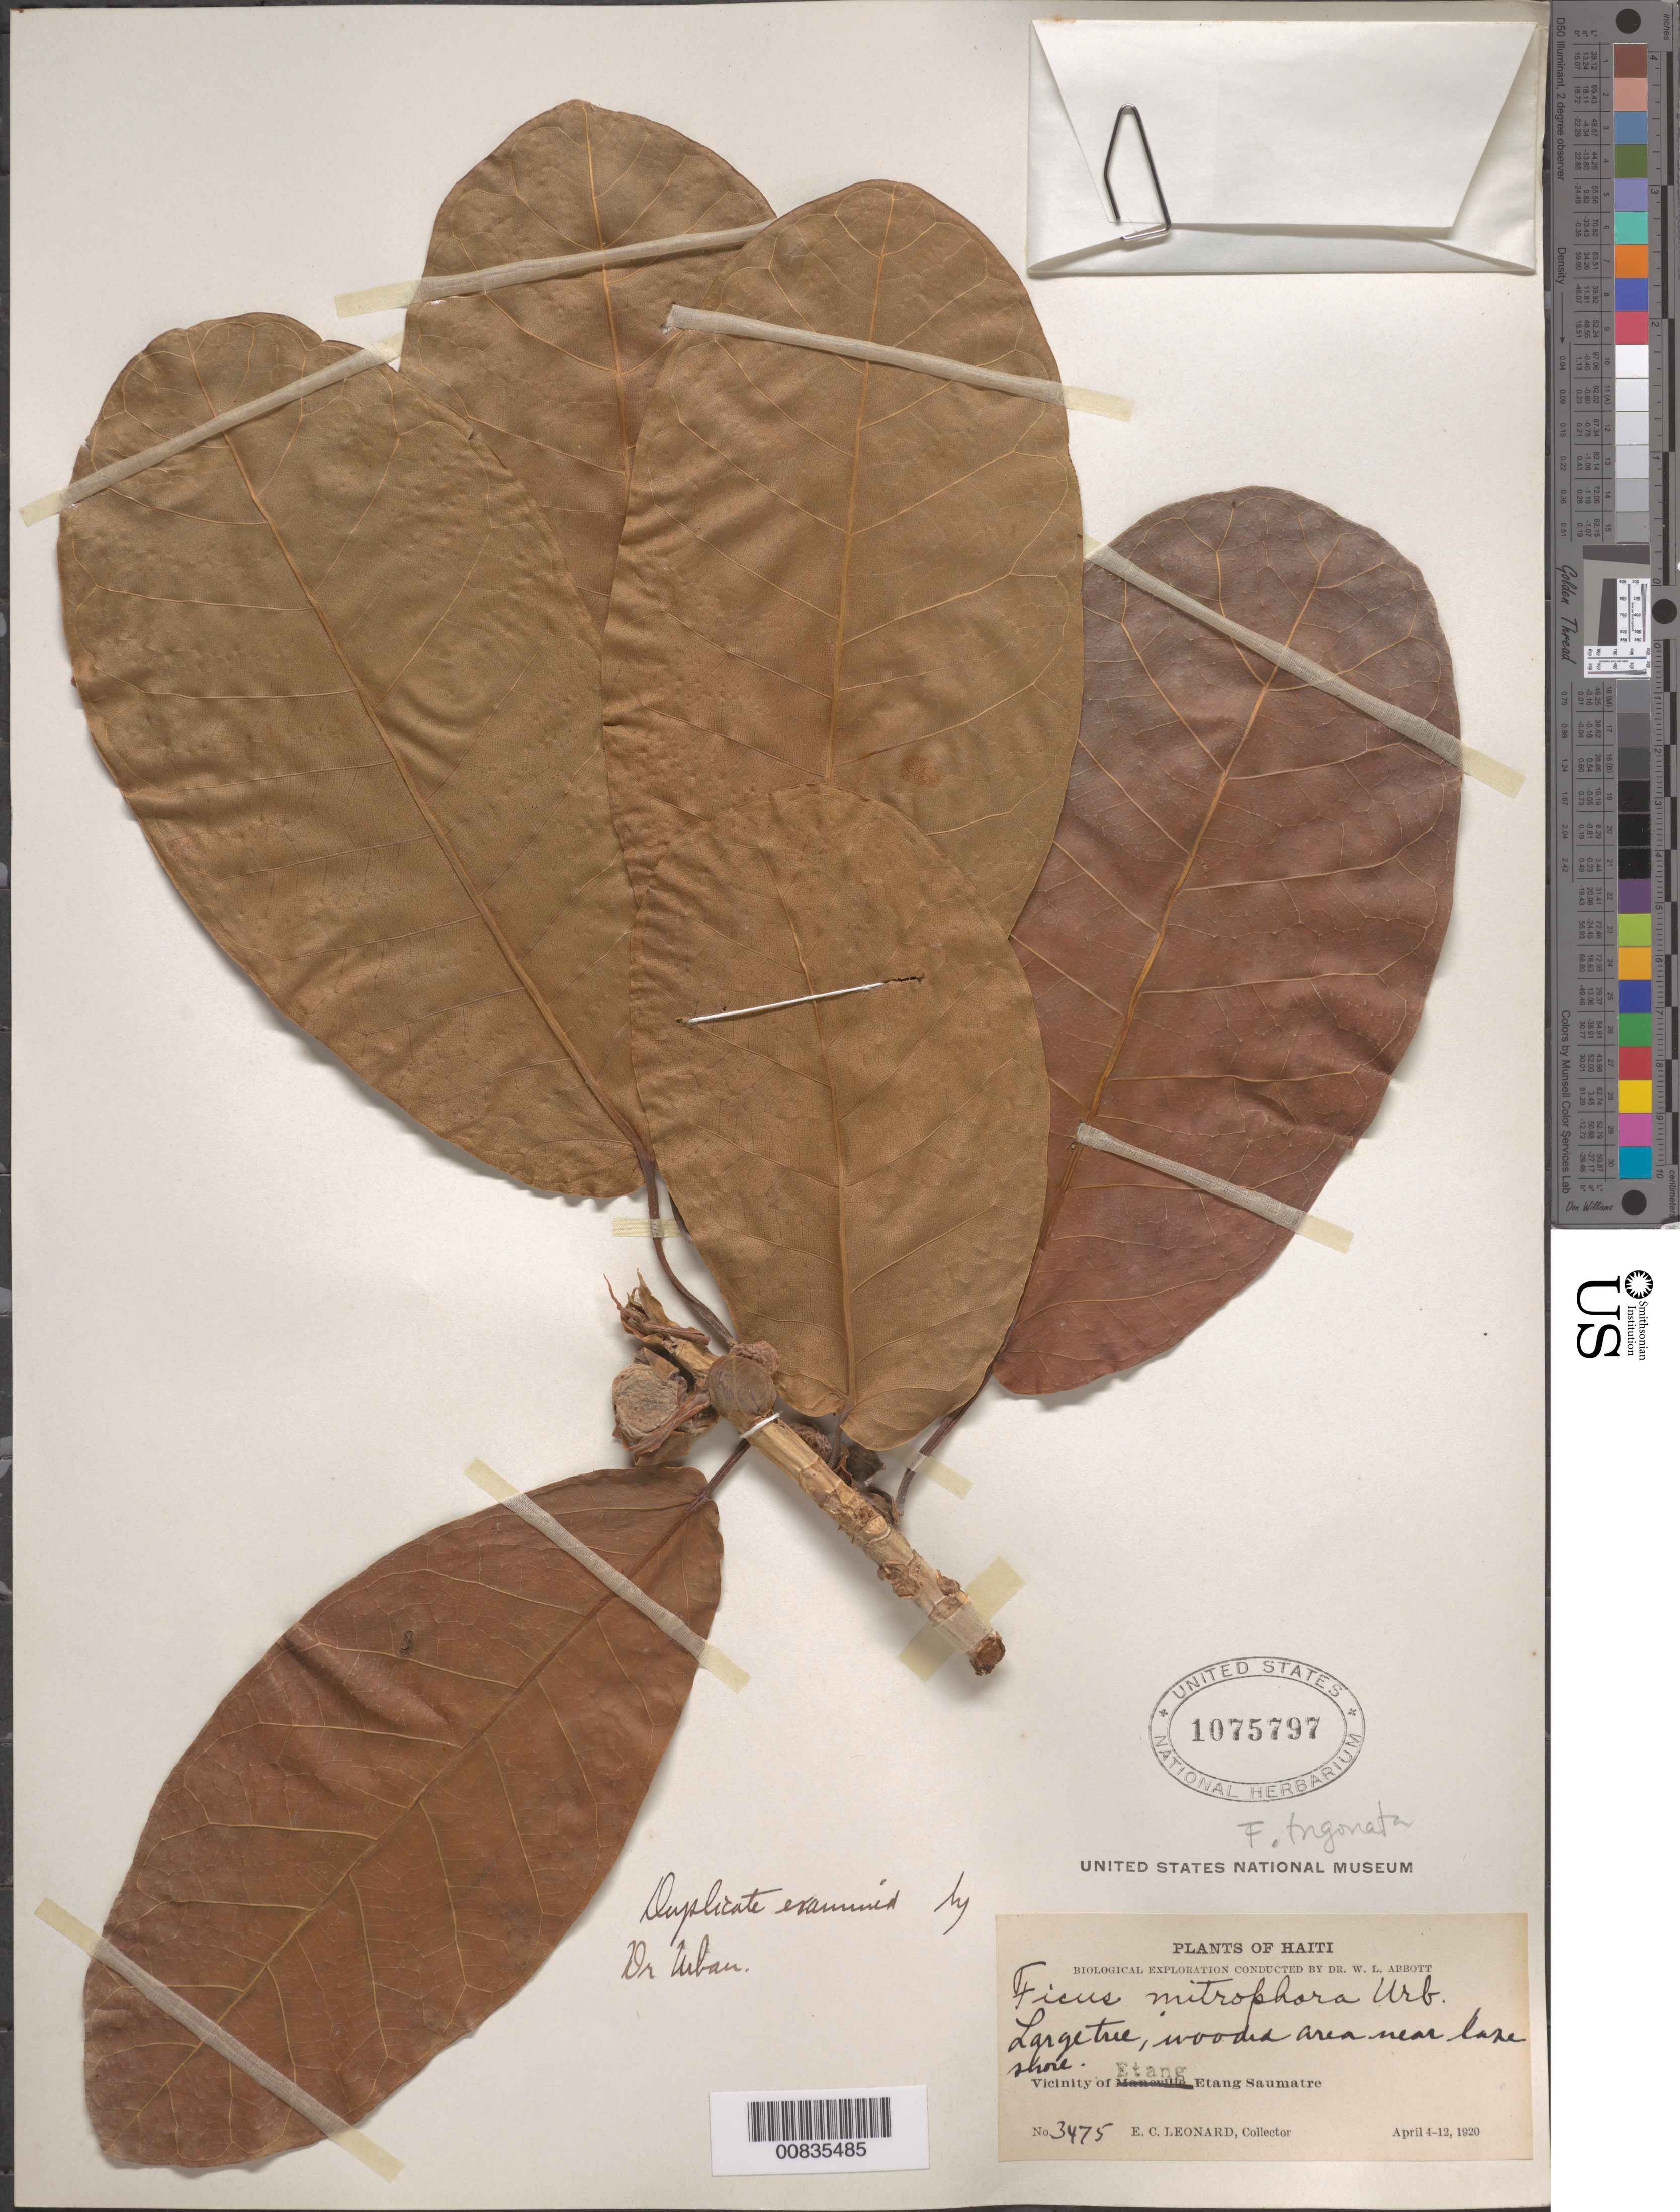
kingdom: Plantae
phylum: Tracheophyta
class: Magnoliopsida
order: Rosales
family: Moraceae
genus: Ficus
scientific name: Ficus trigonata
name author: L.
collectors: E. C. Leonard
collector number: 3475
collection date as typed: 04 Apr 1920 to 12 Apr 1920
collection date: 1920-04-04/1920-04-12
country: Haiti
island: Hispaniola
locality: Vicinity of Etang, Etang Saumatre.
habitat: Wooded area near lake shore.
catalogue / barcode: US 1075797